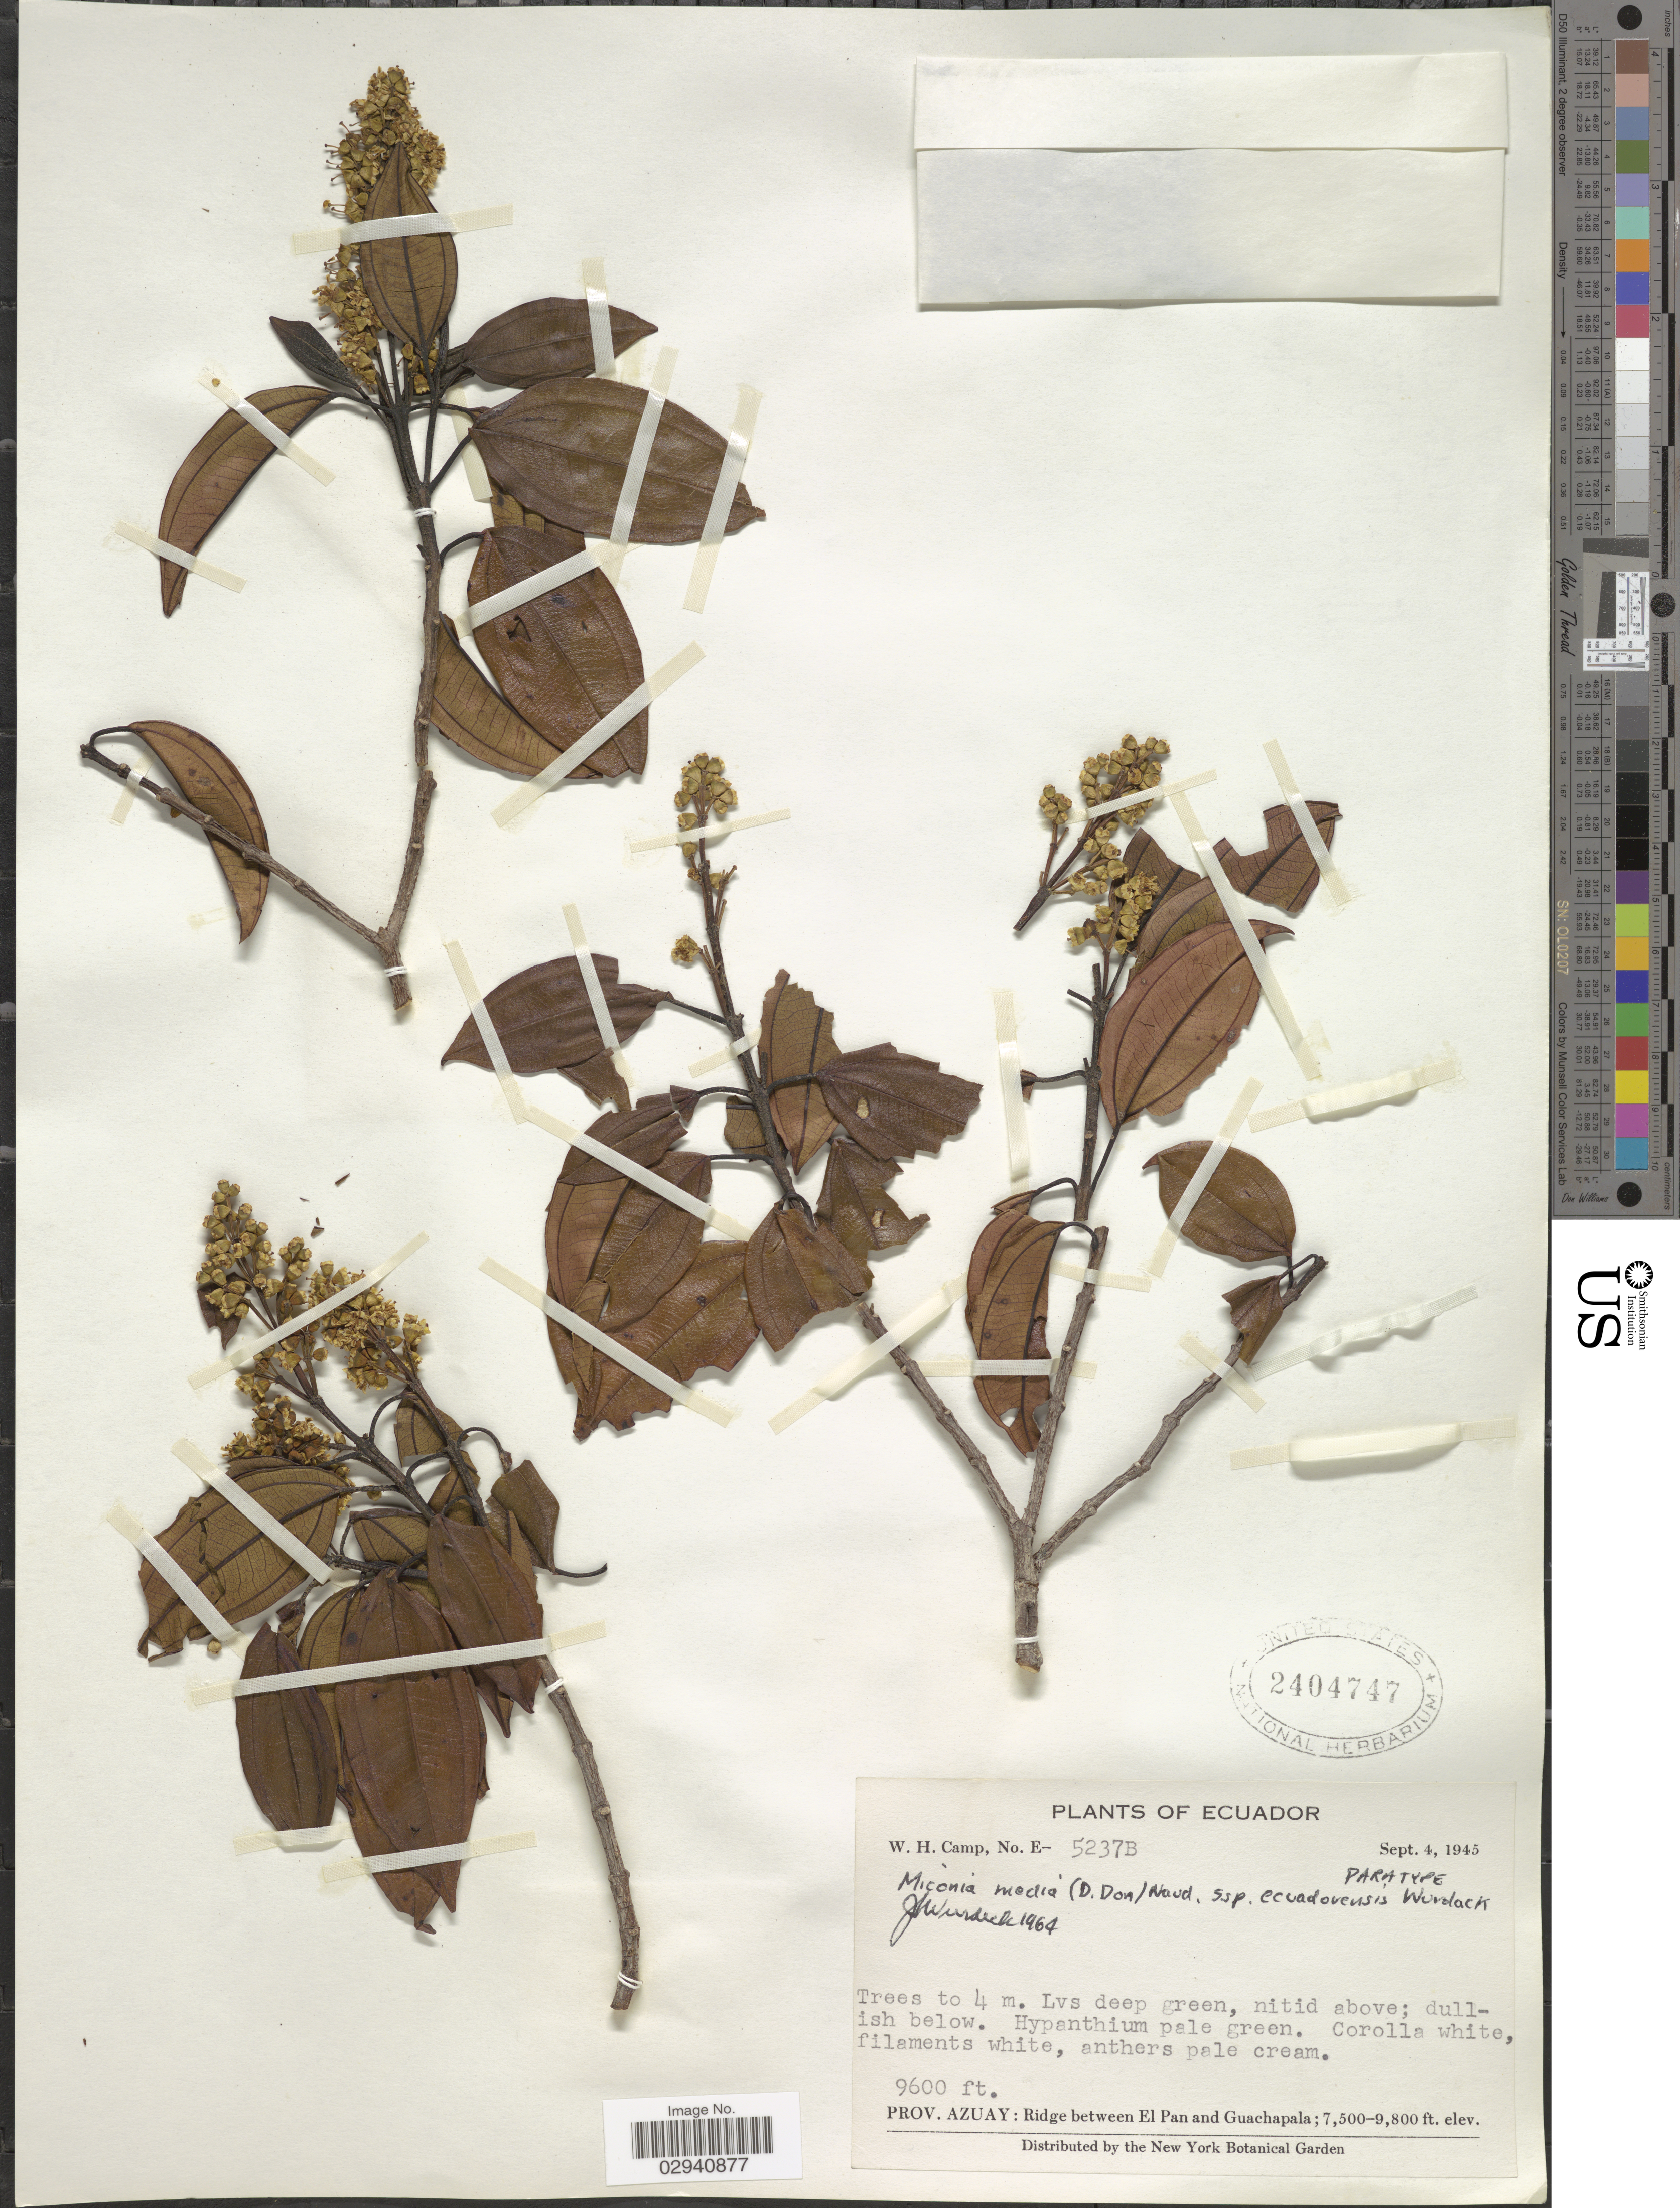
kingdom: Plantae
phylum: Tracheophyta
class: Magnoliopsida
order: Myrtales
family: Melastomataceae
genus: Miconia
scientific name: Miconia media subsp. ecuadorensis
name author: Wurdack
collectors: W. H. Camp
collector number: E-5237B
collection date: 1945-09-04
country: Ecuador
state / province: Azuay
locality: Ridge between El Pan and Guachapala.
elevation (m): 2286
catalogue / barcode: US 2404747